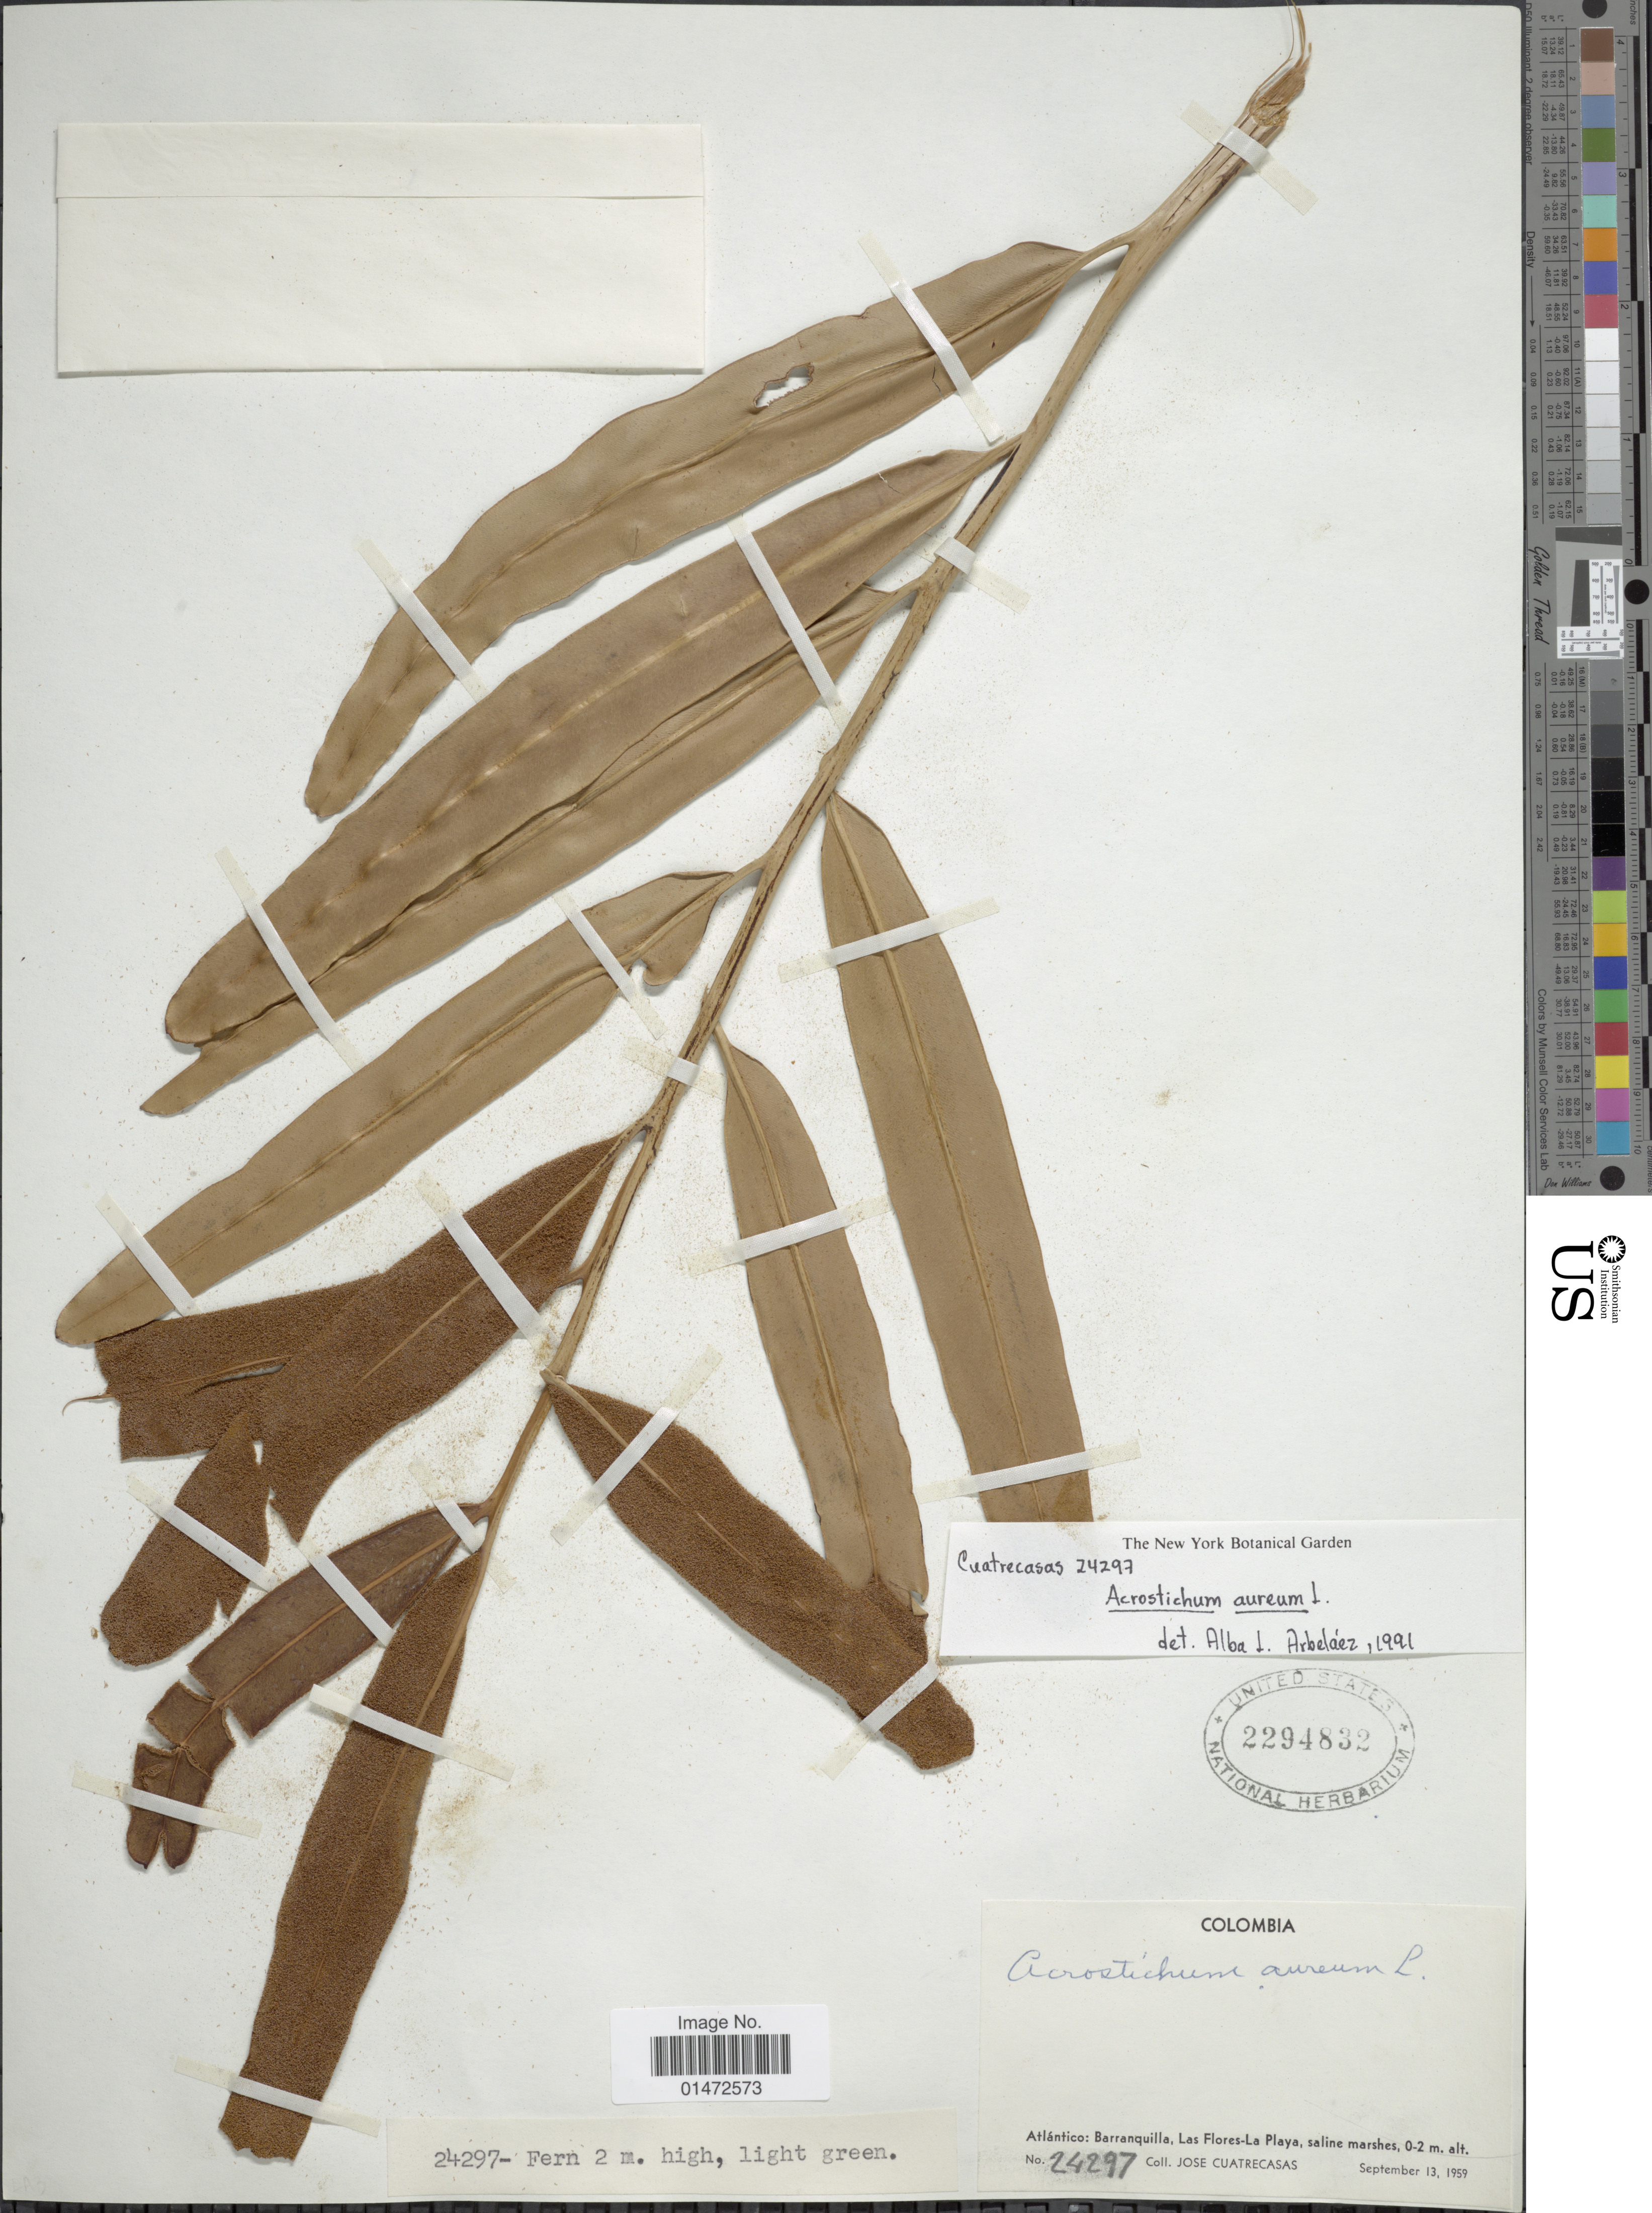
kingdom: Plantae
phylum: Tracheophyta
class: Polypodiopsida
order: Polypodiales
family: Pteridaceae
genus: Acrostichum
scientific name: Acrostichum aureum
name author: L.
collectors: J. Cuatrecasas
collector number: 24297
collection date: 1959-09-13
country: Colombia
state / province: Atlántico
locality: Barranquilla, Las Flores-La Playa, saline marshes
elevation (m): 0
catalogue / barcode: US 2294832